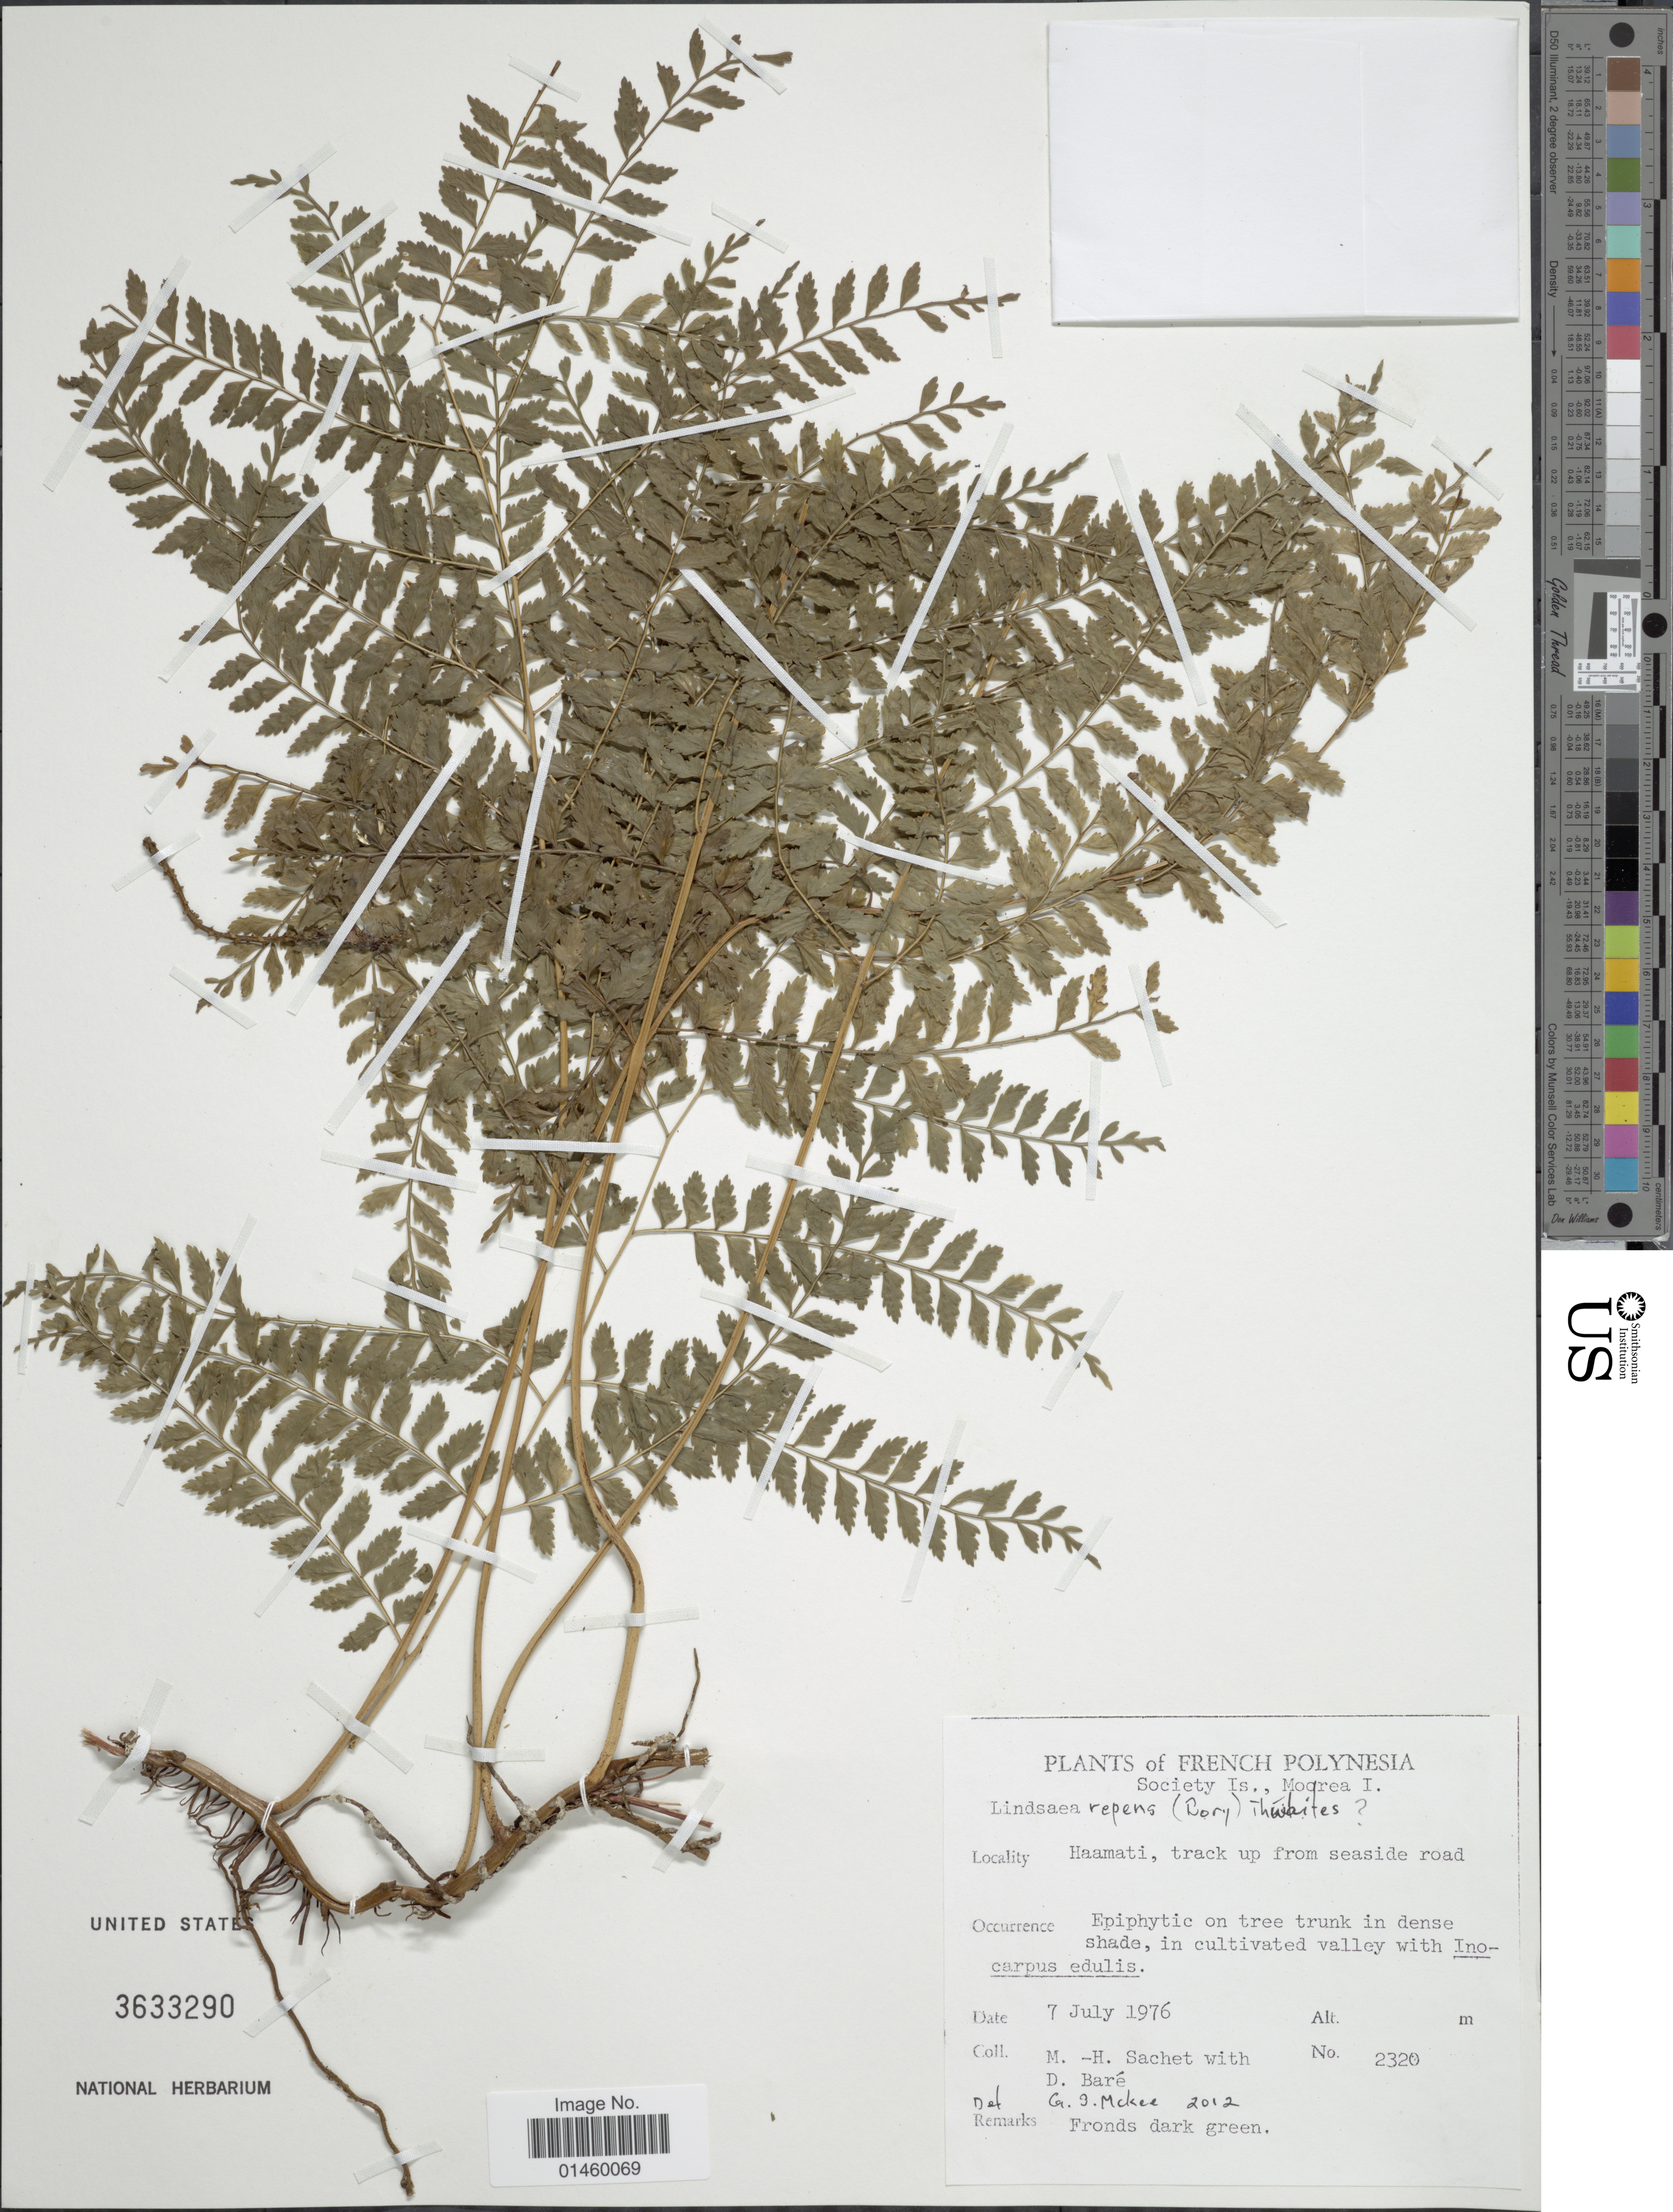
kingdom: Plantae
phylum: Tracheophyta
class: Polypodiopsida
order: Polypodiales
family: Lindsaeaceae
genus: Lindsaea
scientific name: Lindsaea sp.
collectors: M.-H. Sachet & D. Baré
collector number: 2320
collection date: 1976-07-07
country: French Polynesia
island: Moorea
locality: Society Is., Moorea I. Haamati, track up from seaside road.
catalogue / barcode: US 3633290